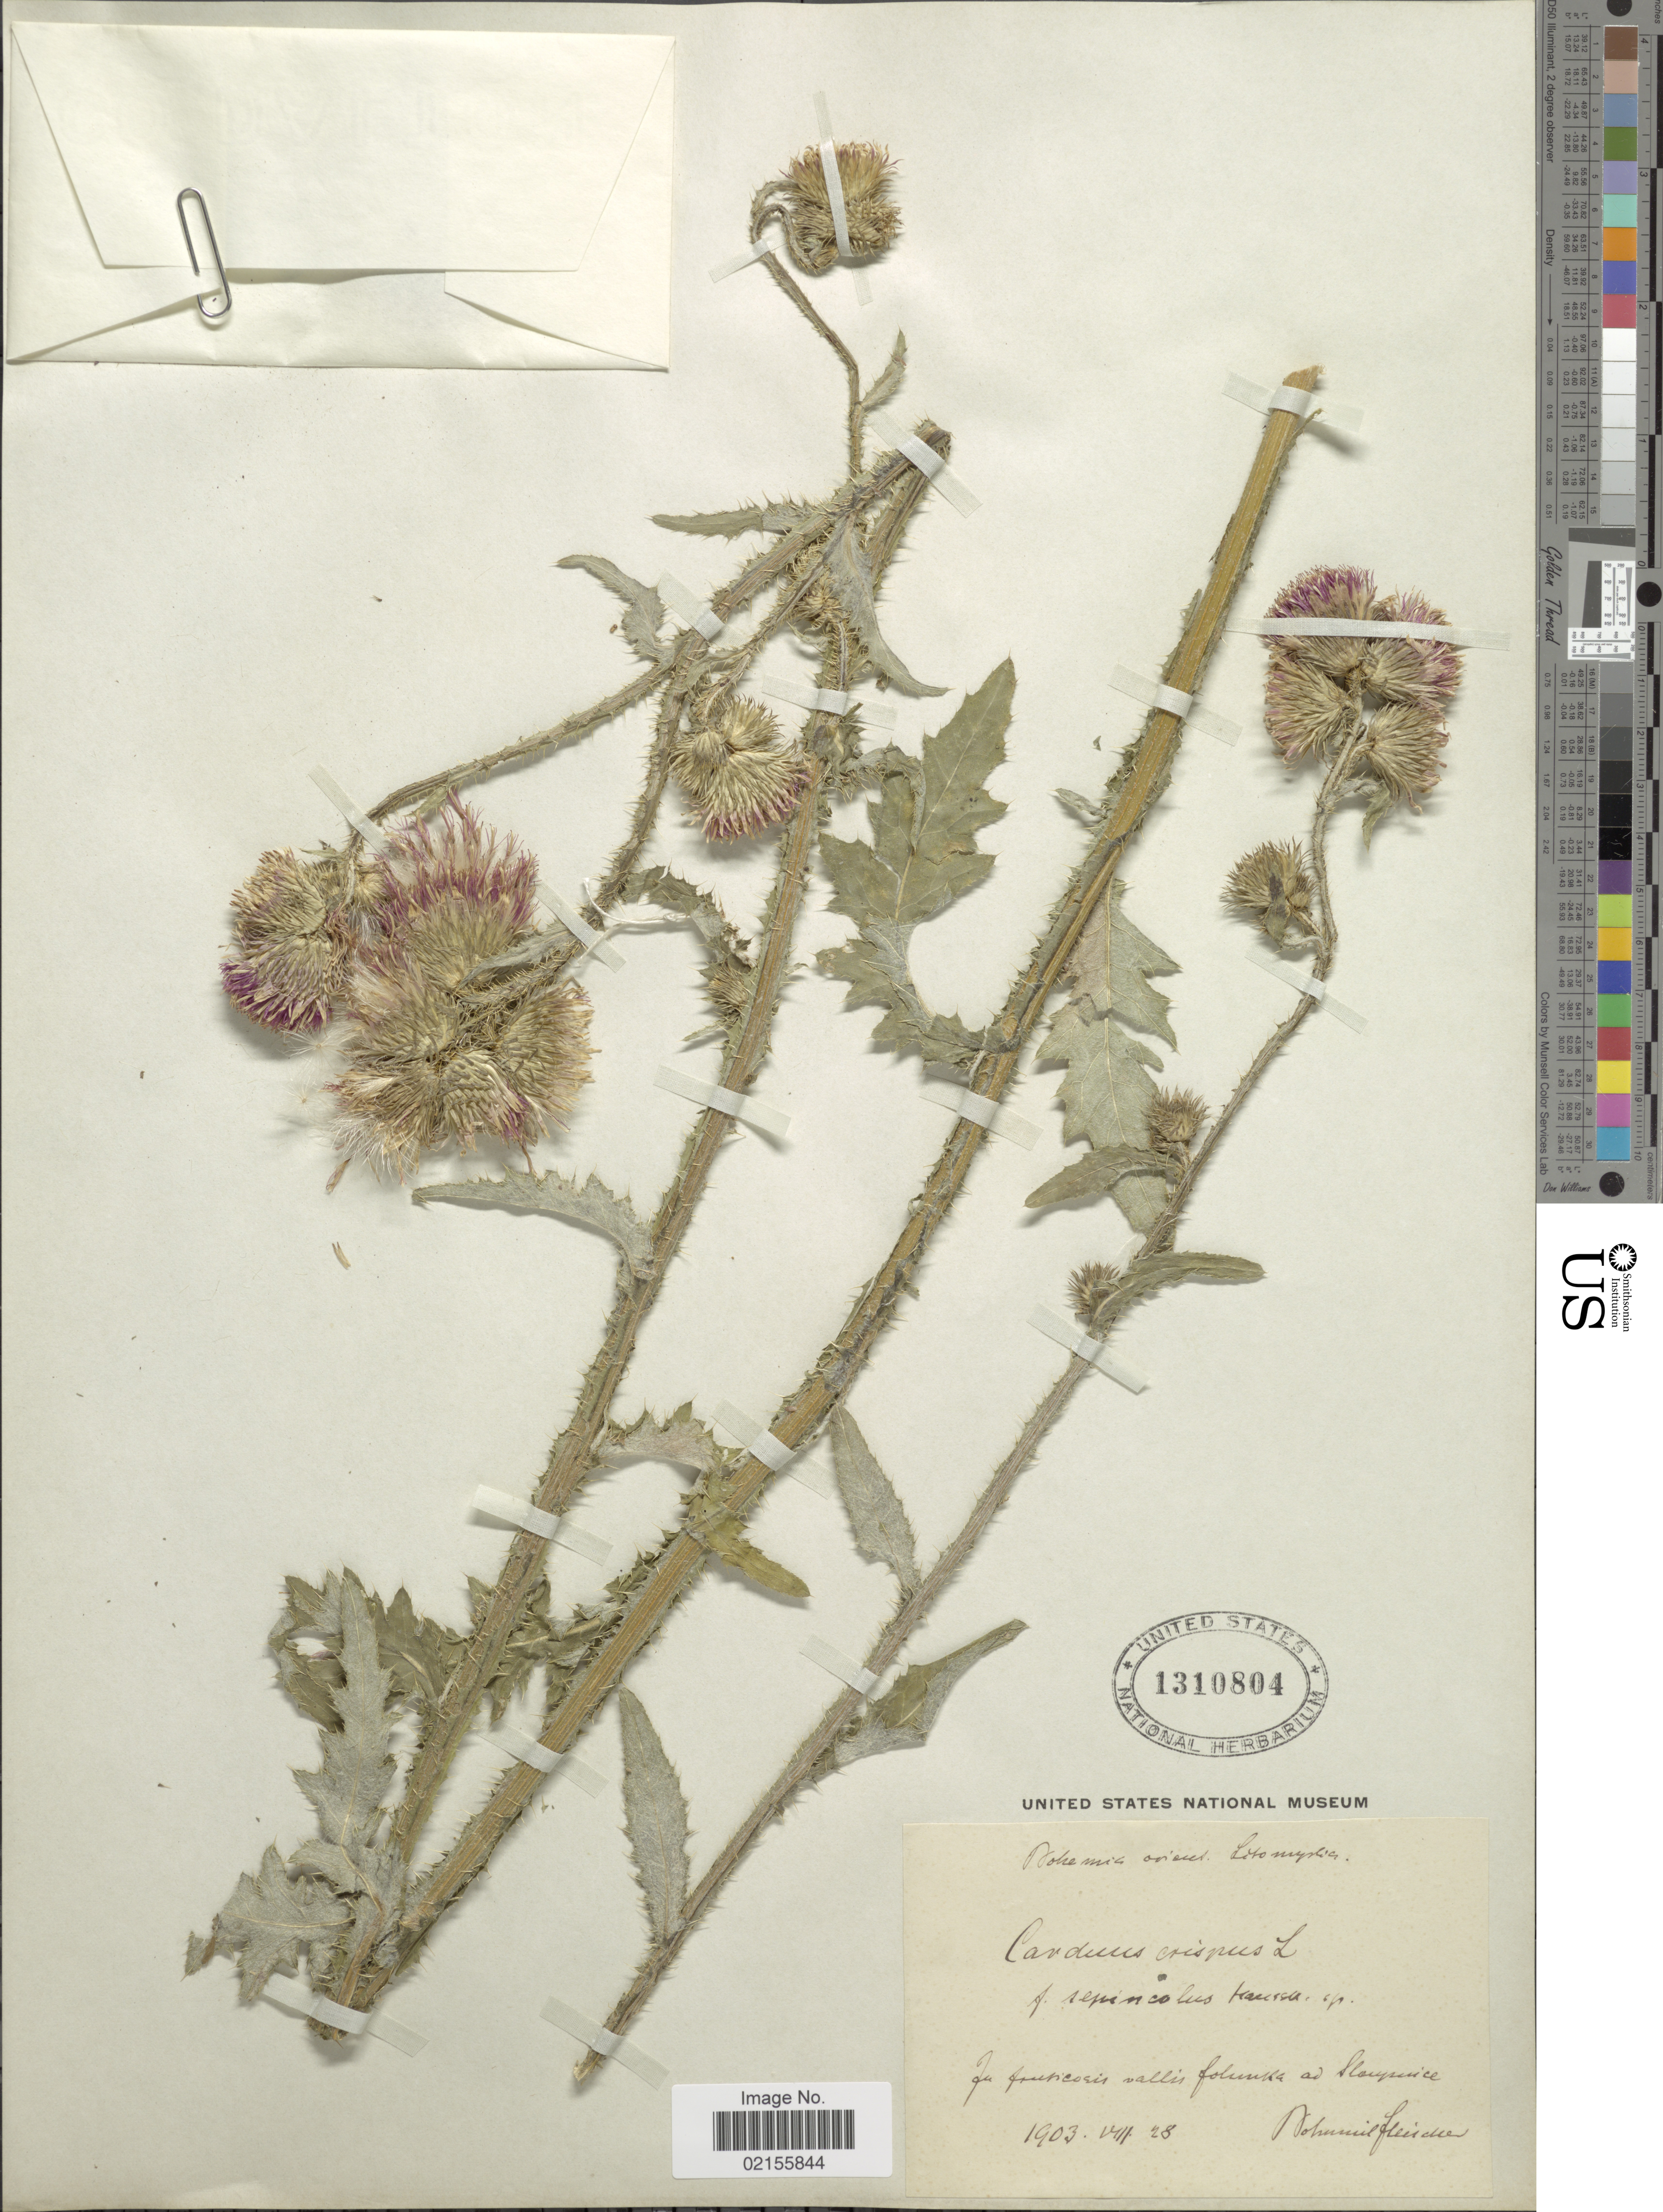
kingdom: Plantae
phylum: Tracheophyta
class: Magnoliopsida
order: Asterales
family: Asteraceae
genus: Carduus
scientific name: Carduus crispus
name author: L.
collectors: M. Fleischer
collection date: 1903-07-28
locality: In fruticosa wallis folunka ad S [illegible text]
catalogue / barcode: US 1310804